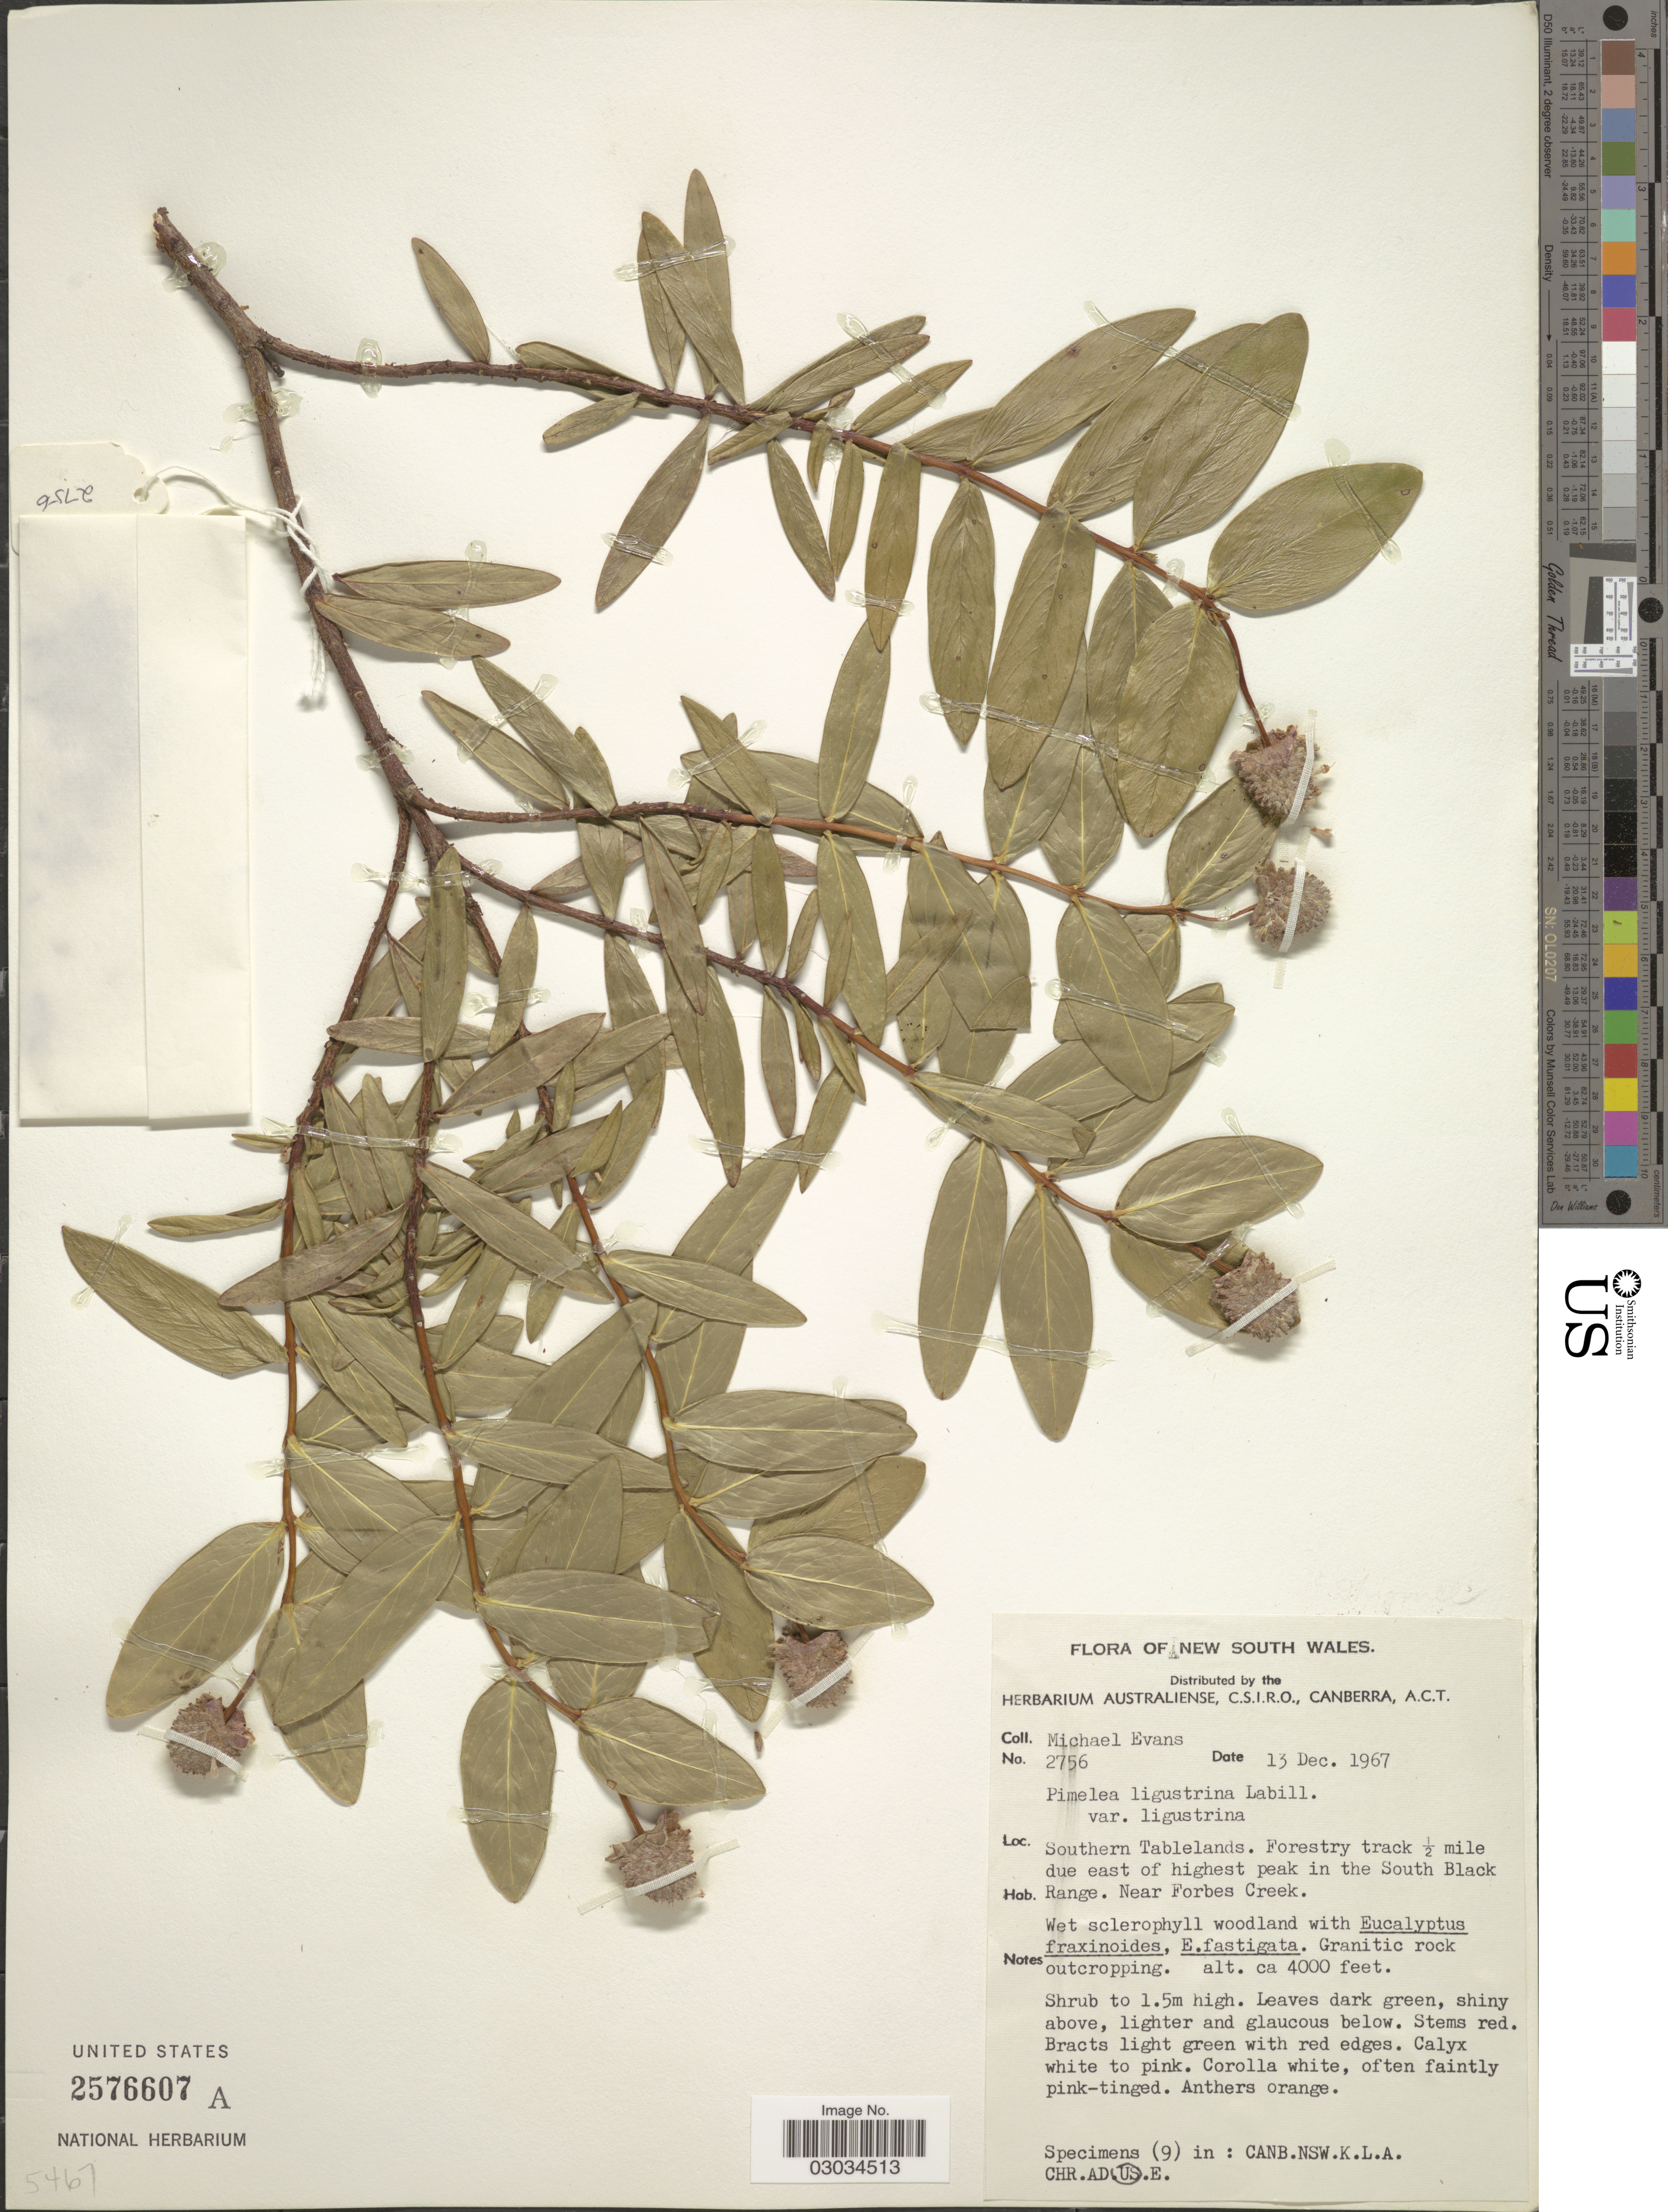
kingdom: Plantae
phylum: Tracheophyta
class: Magnoliopsida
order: Malvales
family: Thymelaeaceae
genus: Pimelea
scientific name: Pimelea ligustrina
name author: Labill.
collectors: M. Evans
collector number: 2756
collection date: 1967-12-13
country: Australia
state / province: New South Wales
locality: Southern Tablelands. Forestry track ½ mile due east of highest peak in the South Black Range. Near Forbes Creek.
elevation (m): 1219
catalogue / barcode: US 2576607A